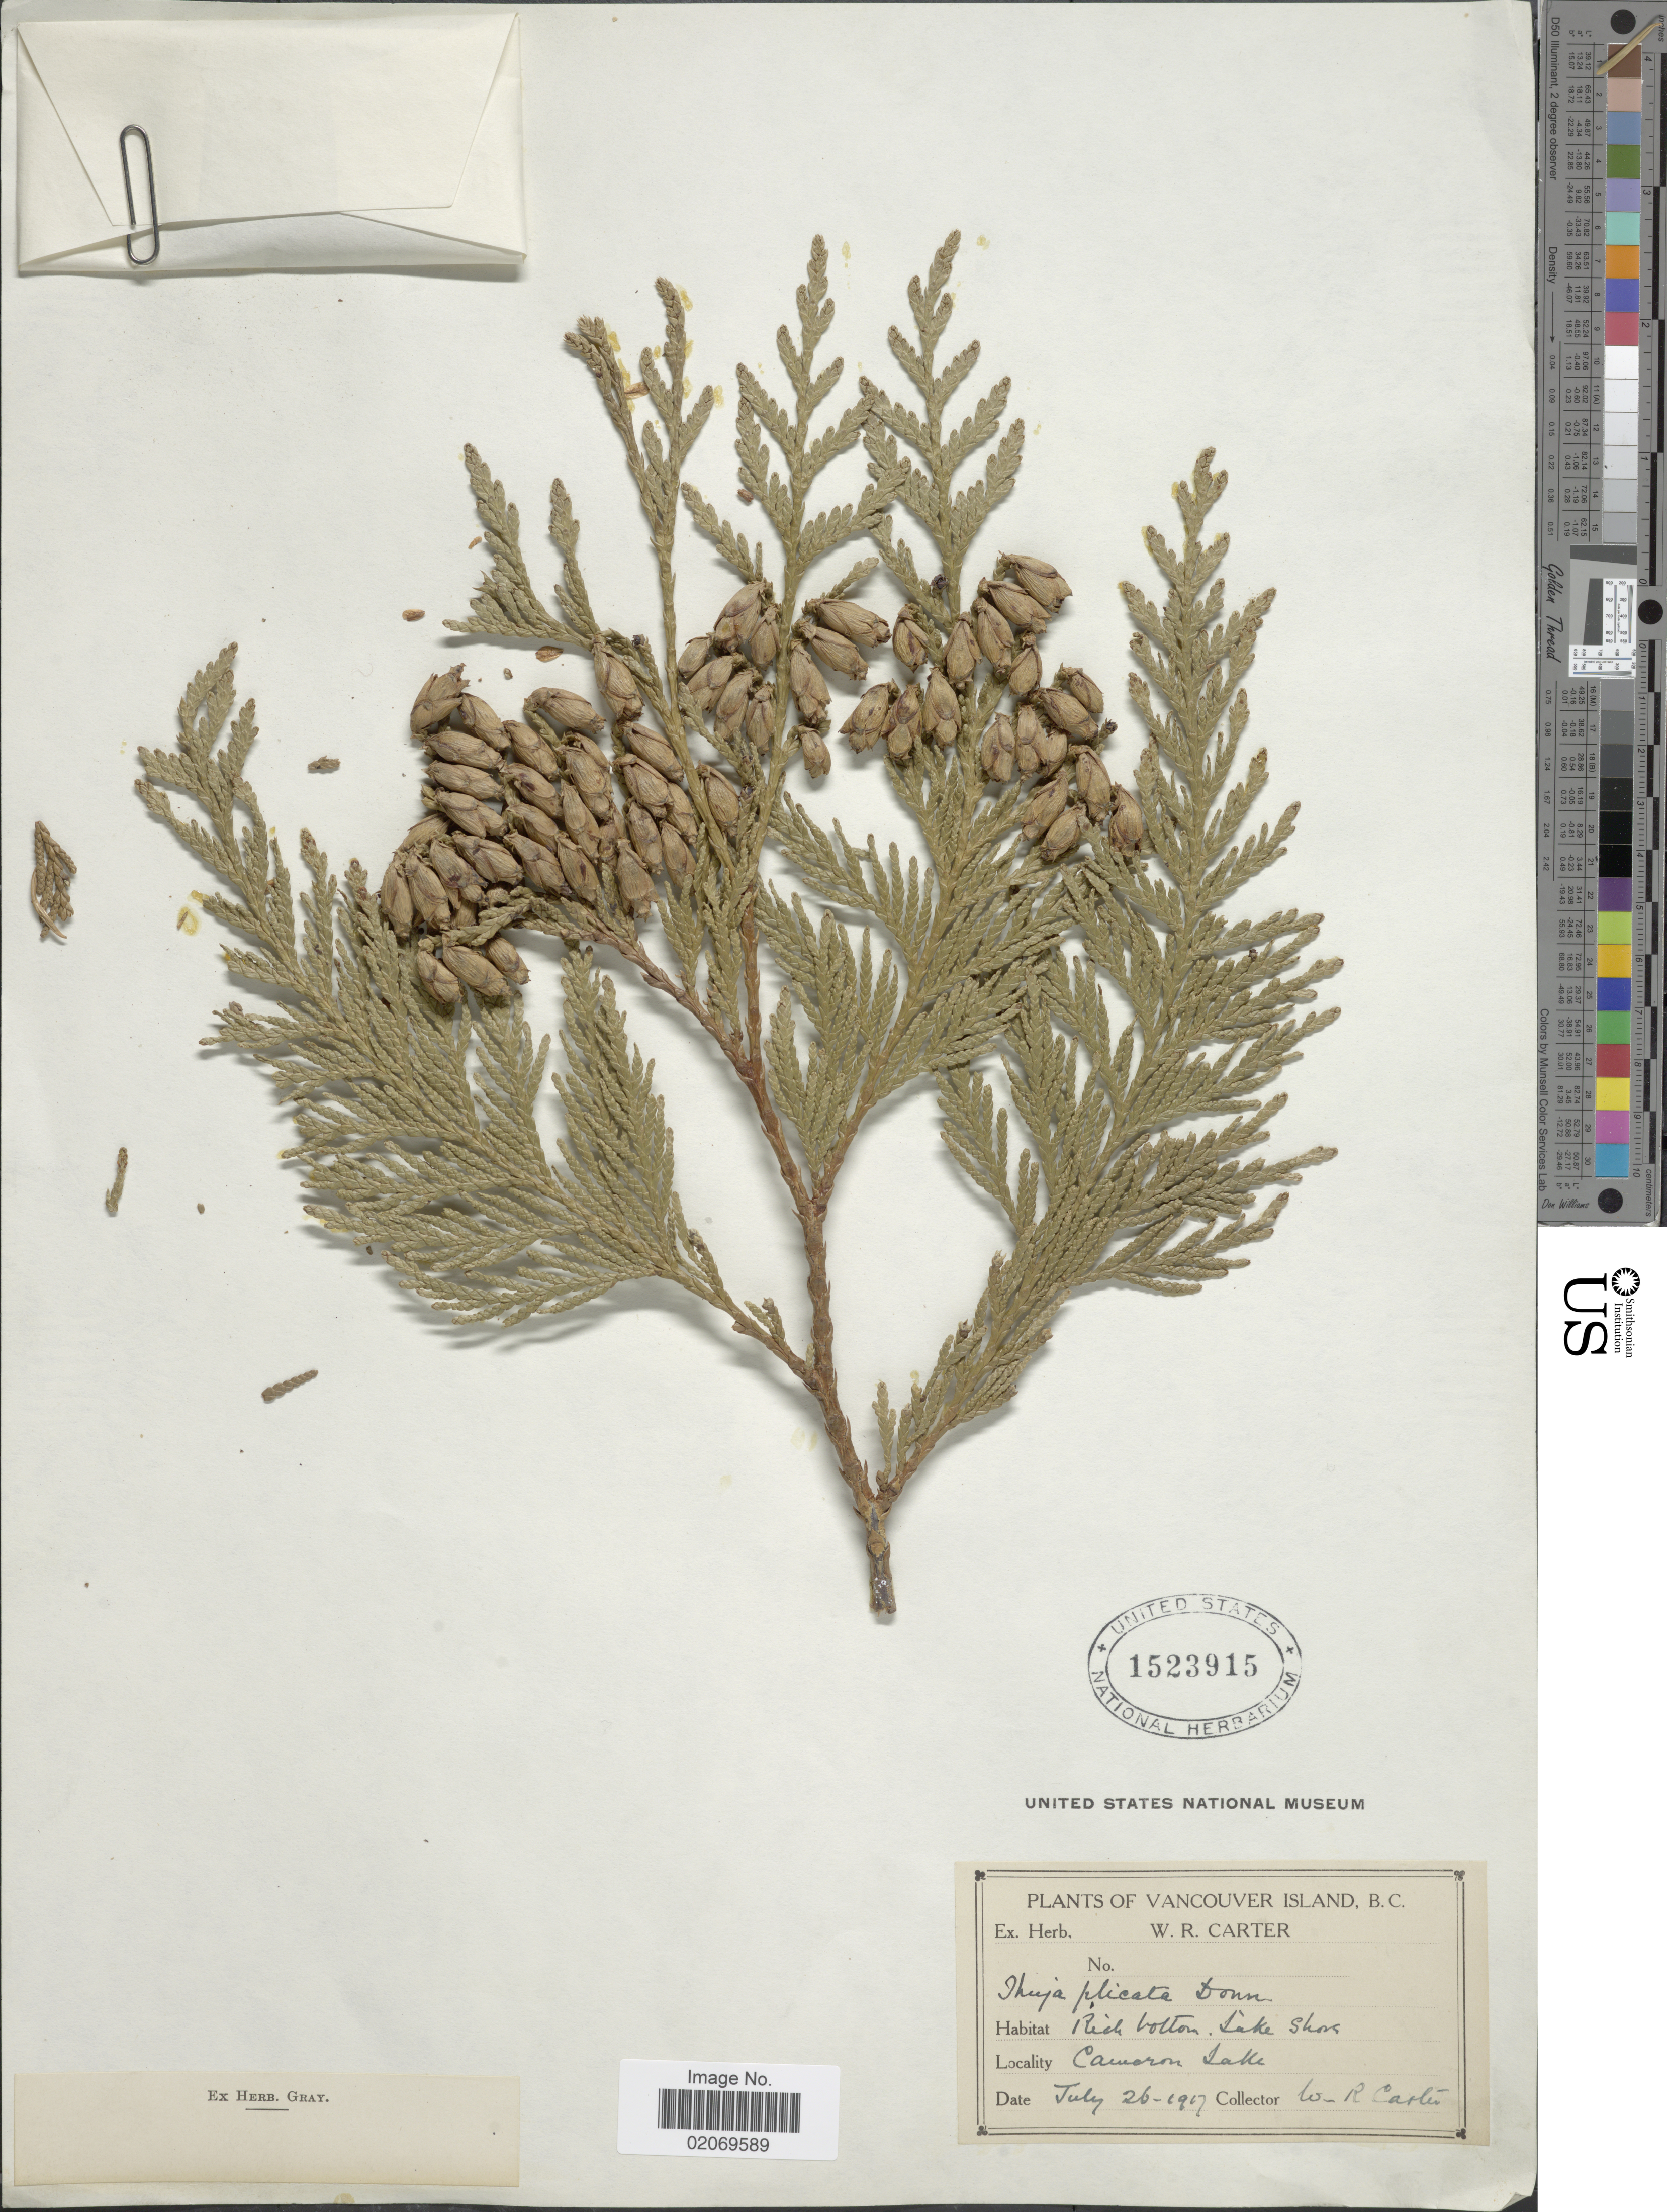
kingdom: Plantae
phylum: Tracheophyta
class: Pinopsida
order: Pinales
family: Cupressaceae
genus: Thuja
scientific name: Thuja plicata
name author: Donn & D. Don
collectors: W. R. Carter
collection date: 1917-07-26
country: Canada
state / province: British Columbia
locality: Vancouver Island, Rich bottom, Lake Shore, Cameron Lake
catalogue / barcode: US 1523915